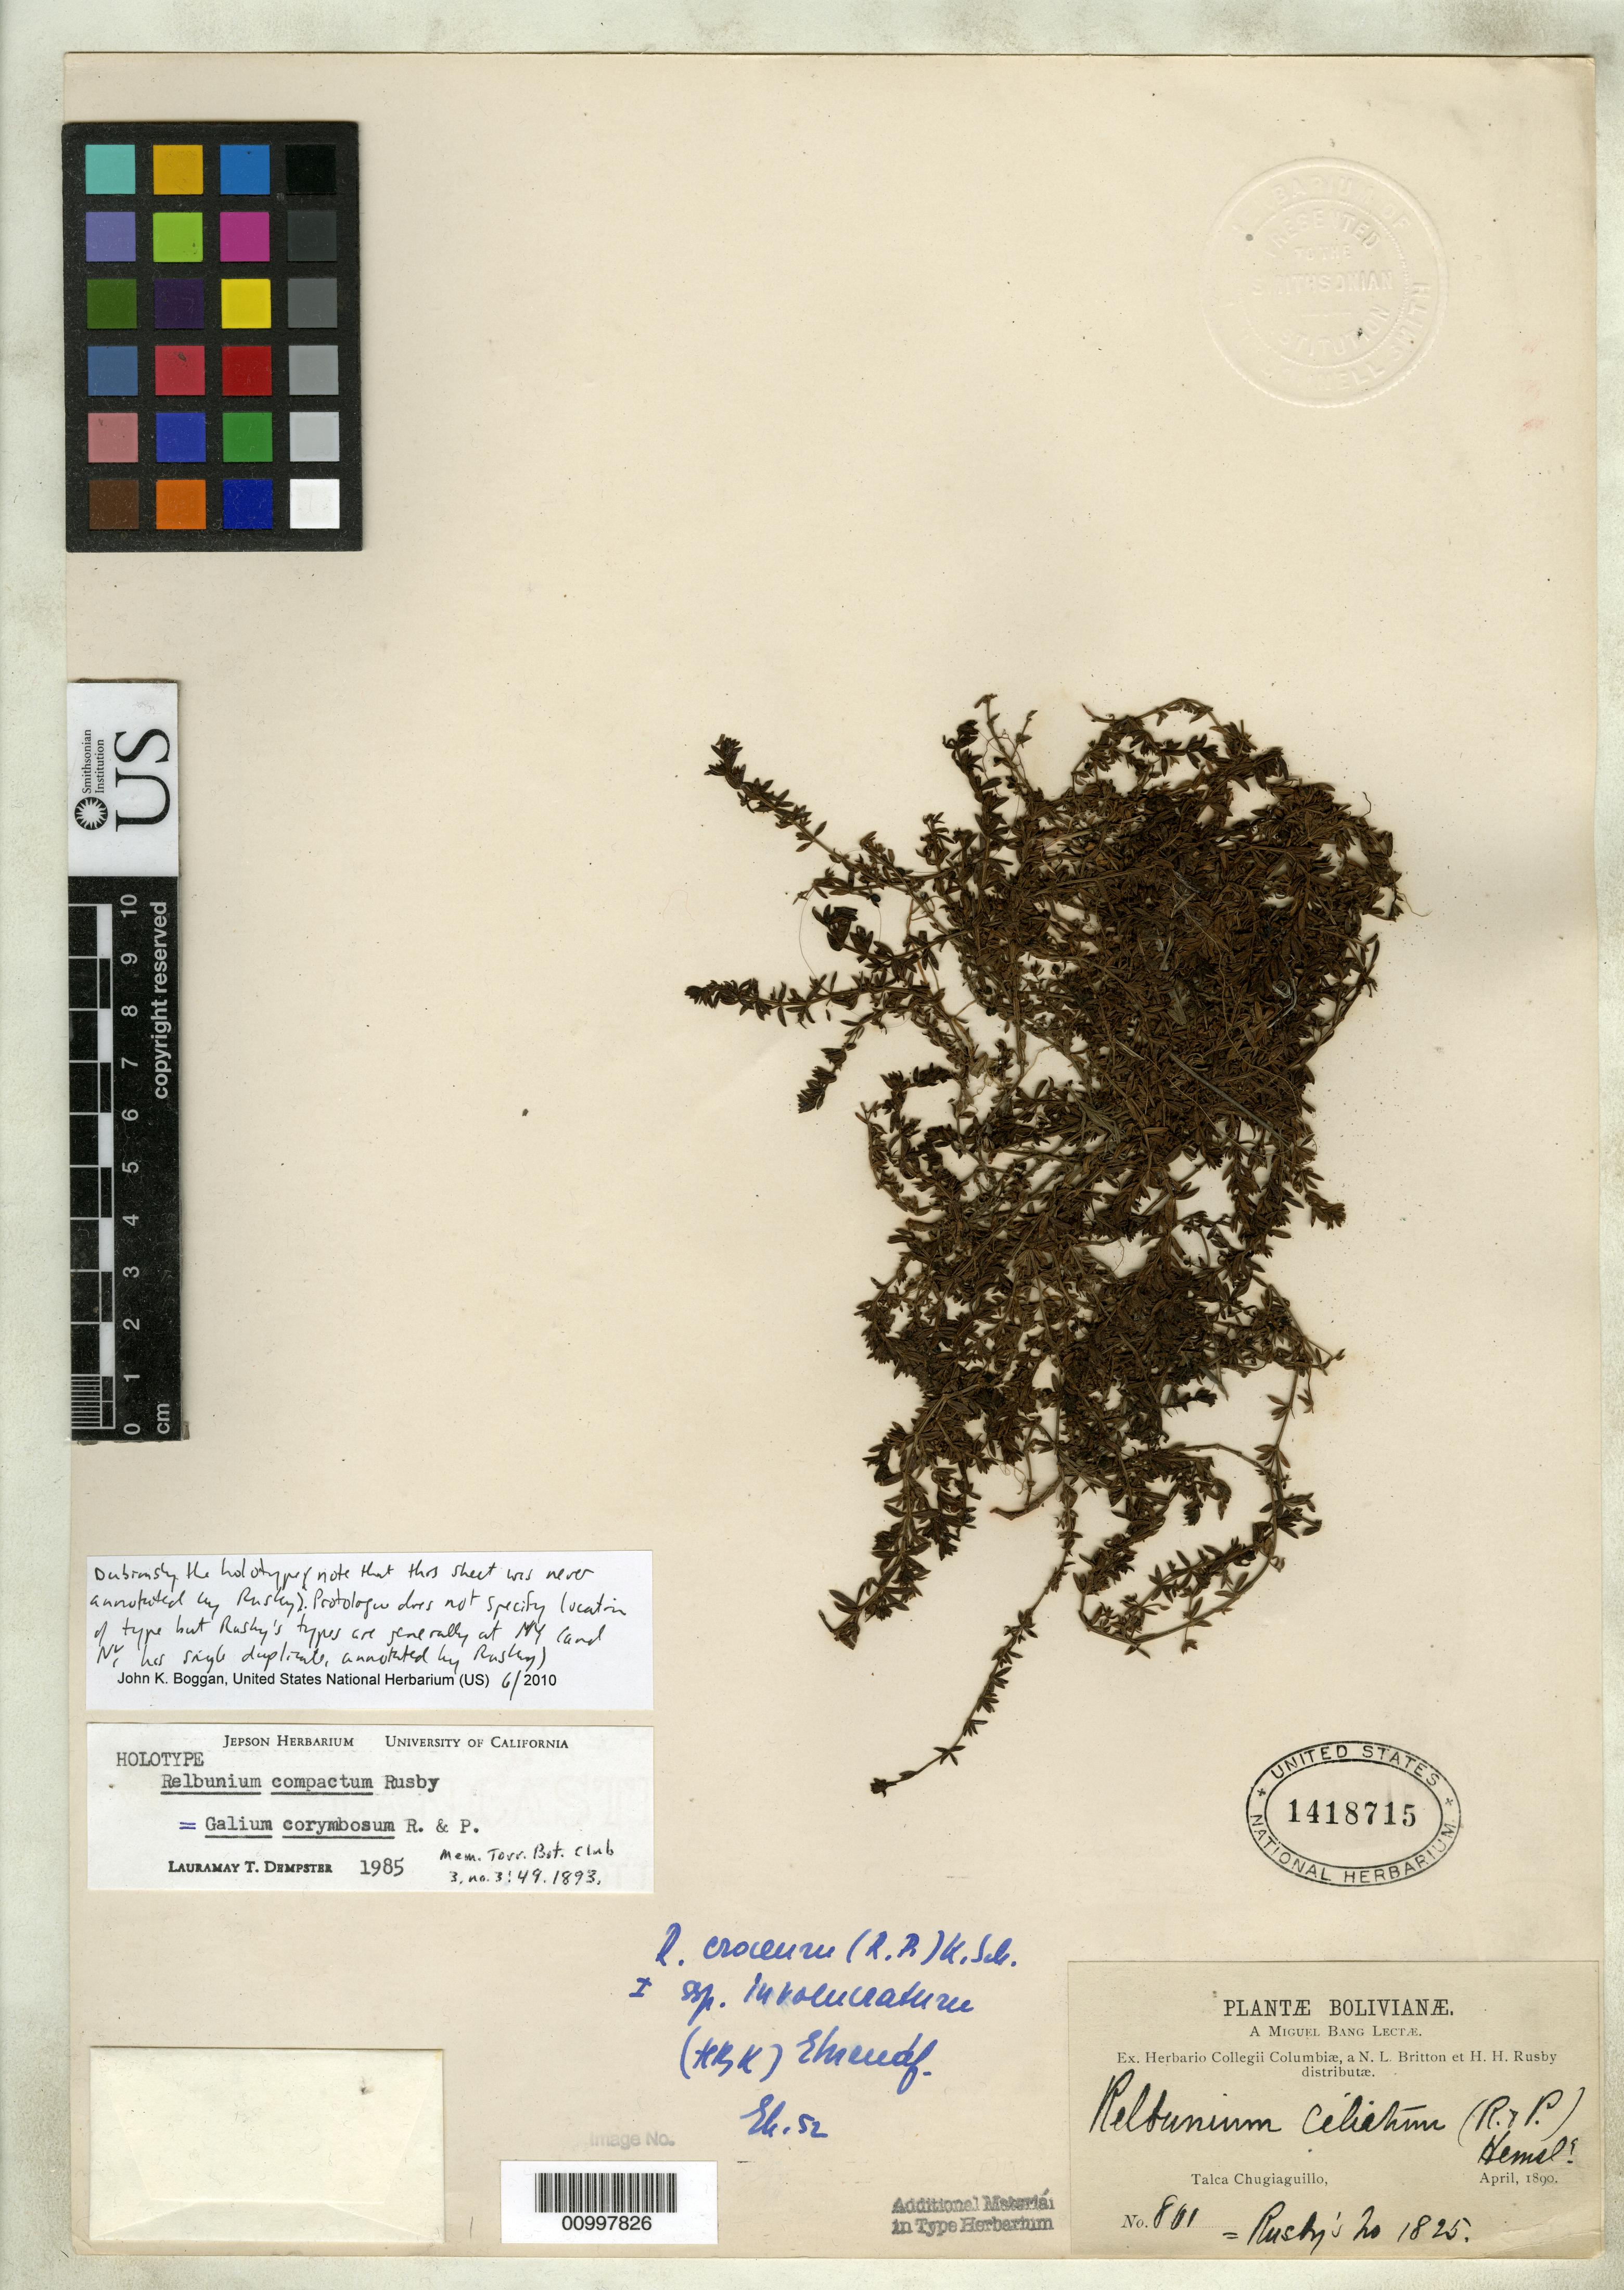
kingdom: Plantae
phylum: Tracheophyta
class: Magnoliopsida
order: Gentianales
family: Rubiaceae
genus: Relbunium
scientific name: Relbunium compactum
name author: Rusby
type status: Isotype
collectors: M. Bang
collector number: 801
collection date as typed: Apr 1890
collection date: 1890-04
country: Bolivia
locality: Talca Chugiaguillo.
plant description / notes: Specimen ex John Donnell Smith herbarium. Annotated as "holotype" by L.T. Dempster (1985) but specimen was never annotated by Rusby and holotype is surely at NY.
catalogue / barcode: US 1418715